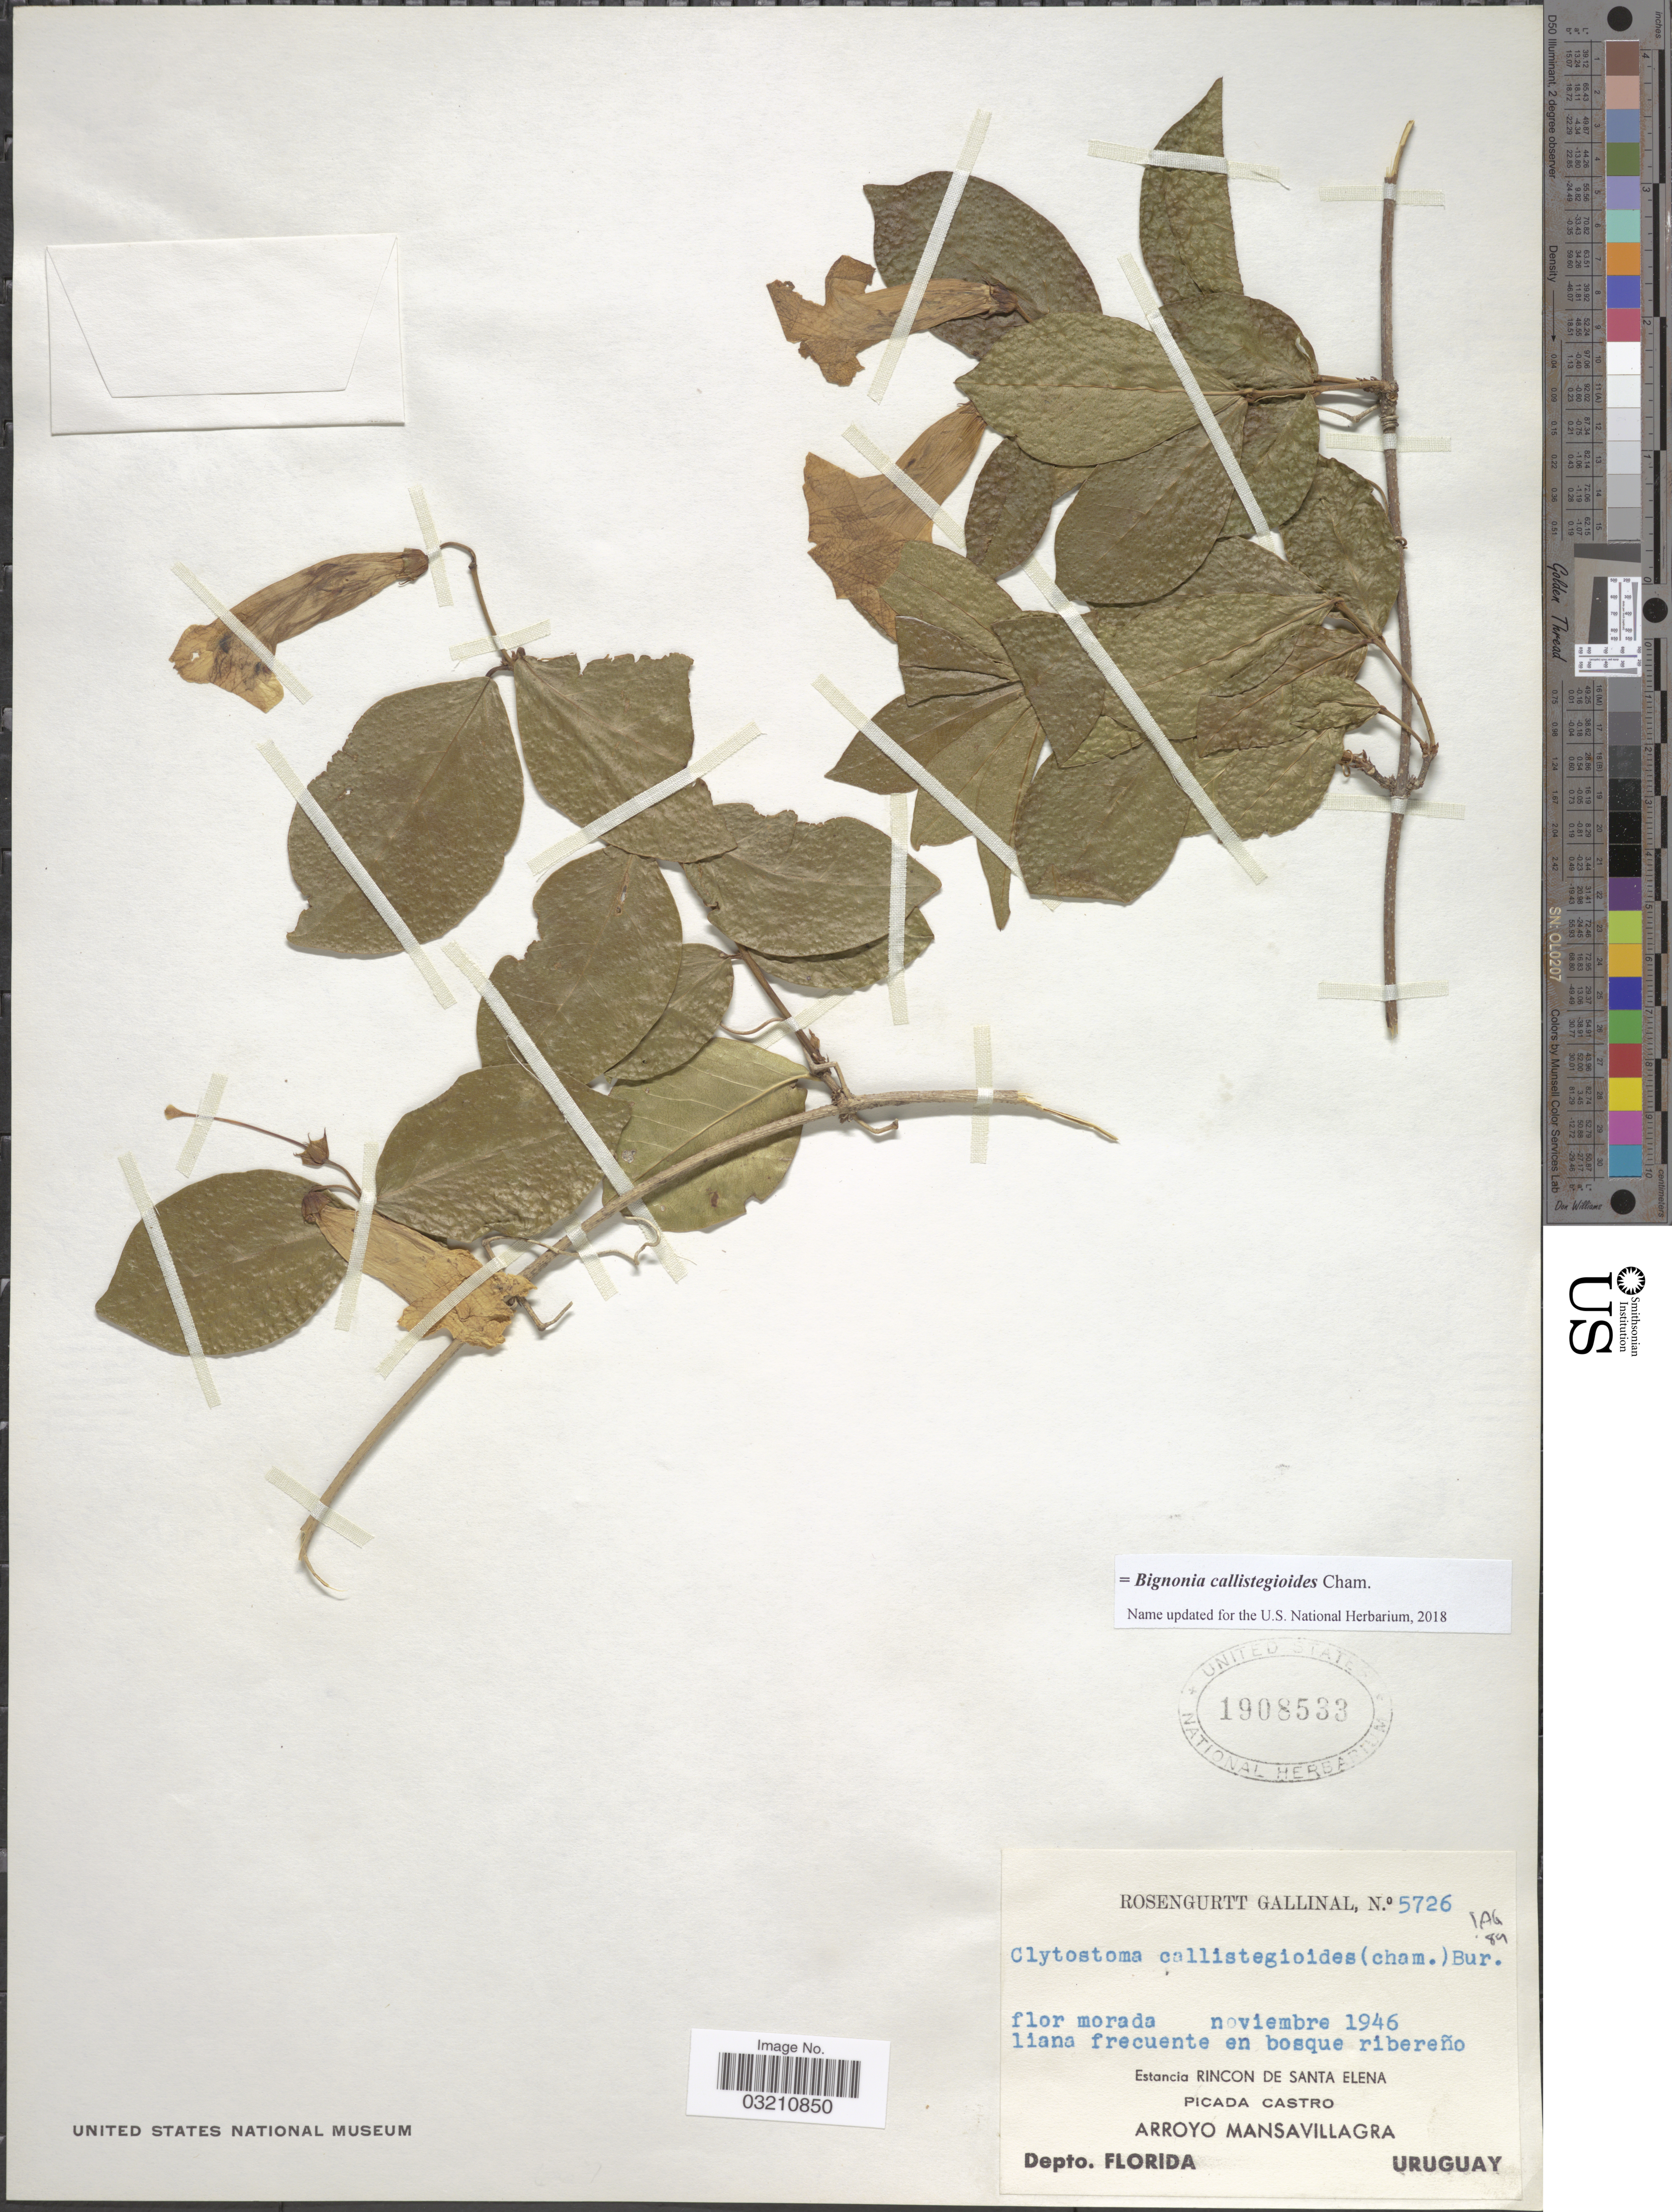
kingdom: Plantae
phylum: Tracheophyta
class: Magnoliopsida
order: Lamiales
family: Bignoniaceae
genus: Bignonia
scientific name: Bignonia callistegioides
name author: Cham.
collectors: R. Gallinal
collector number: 5726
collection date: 1946-11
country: Uruguay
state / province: Florida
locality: Estancia Rincon de Santa Elena. Picada Castro. Arroyo Mansavillagra. Depto. Florida.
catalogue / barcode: US 1908533